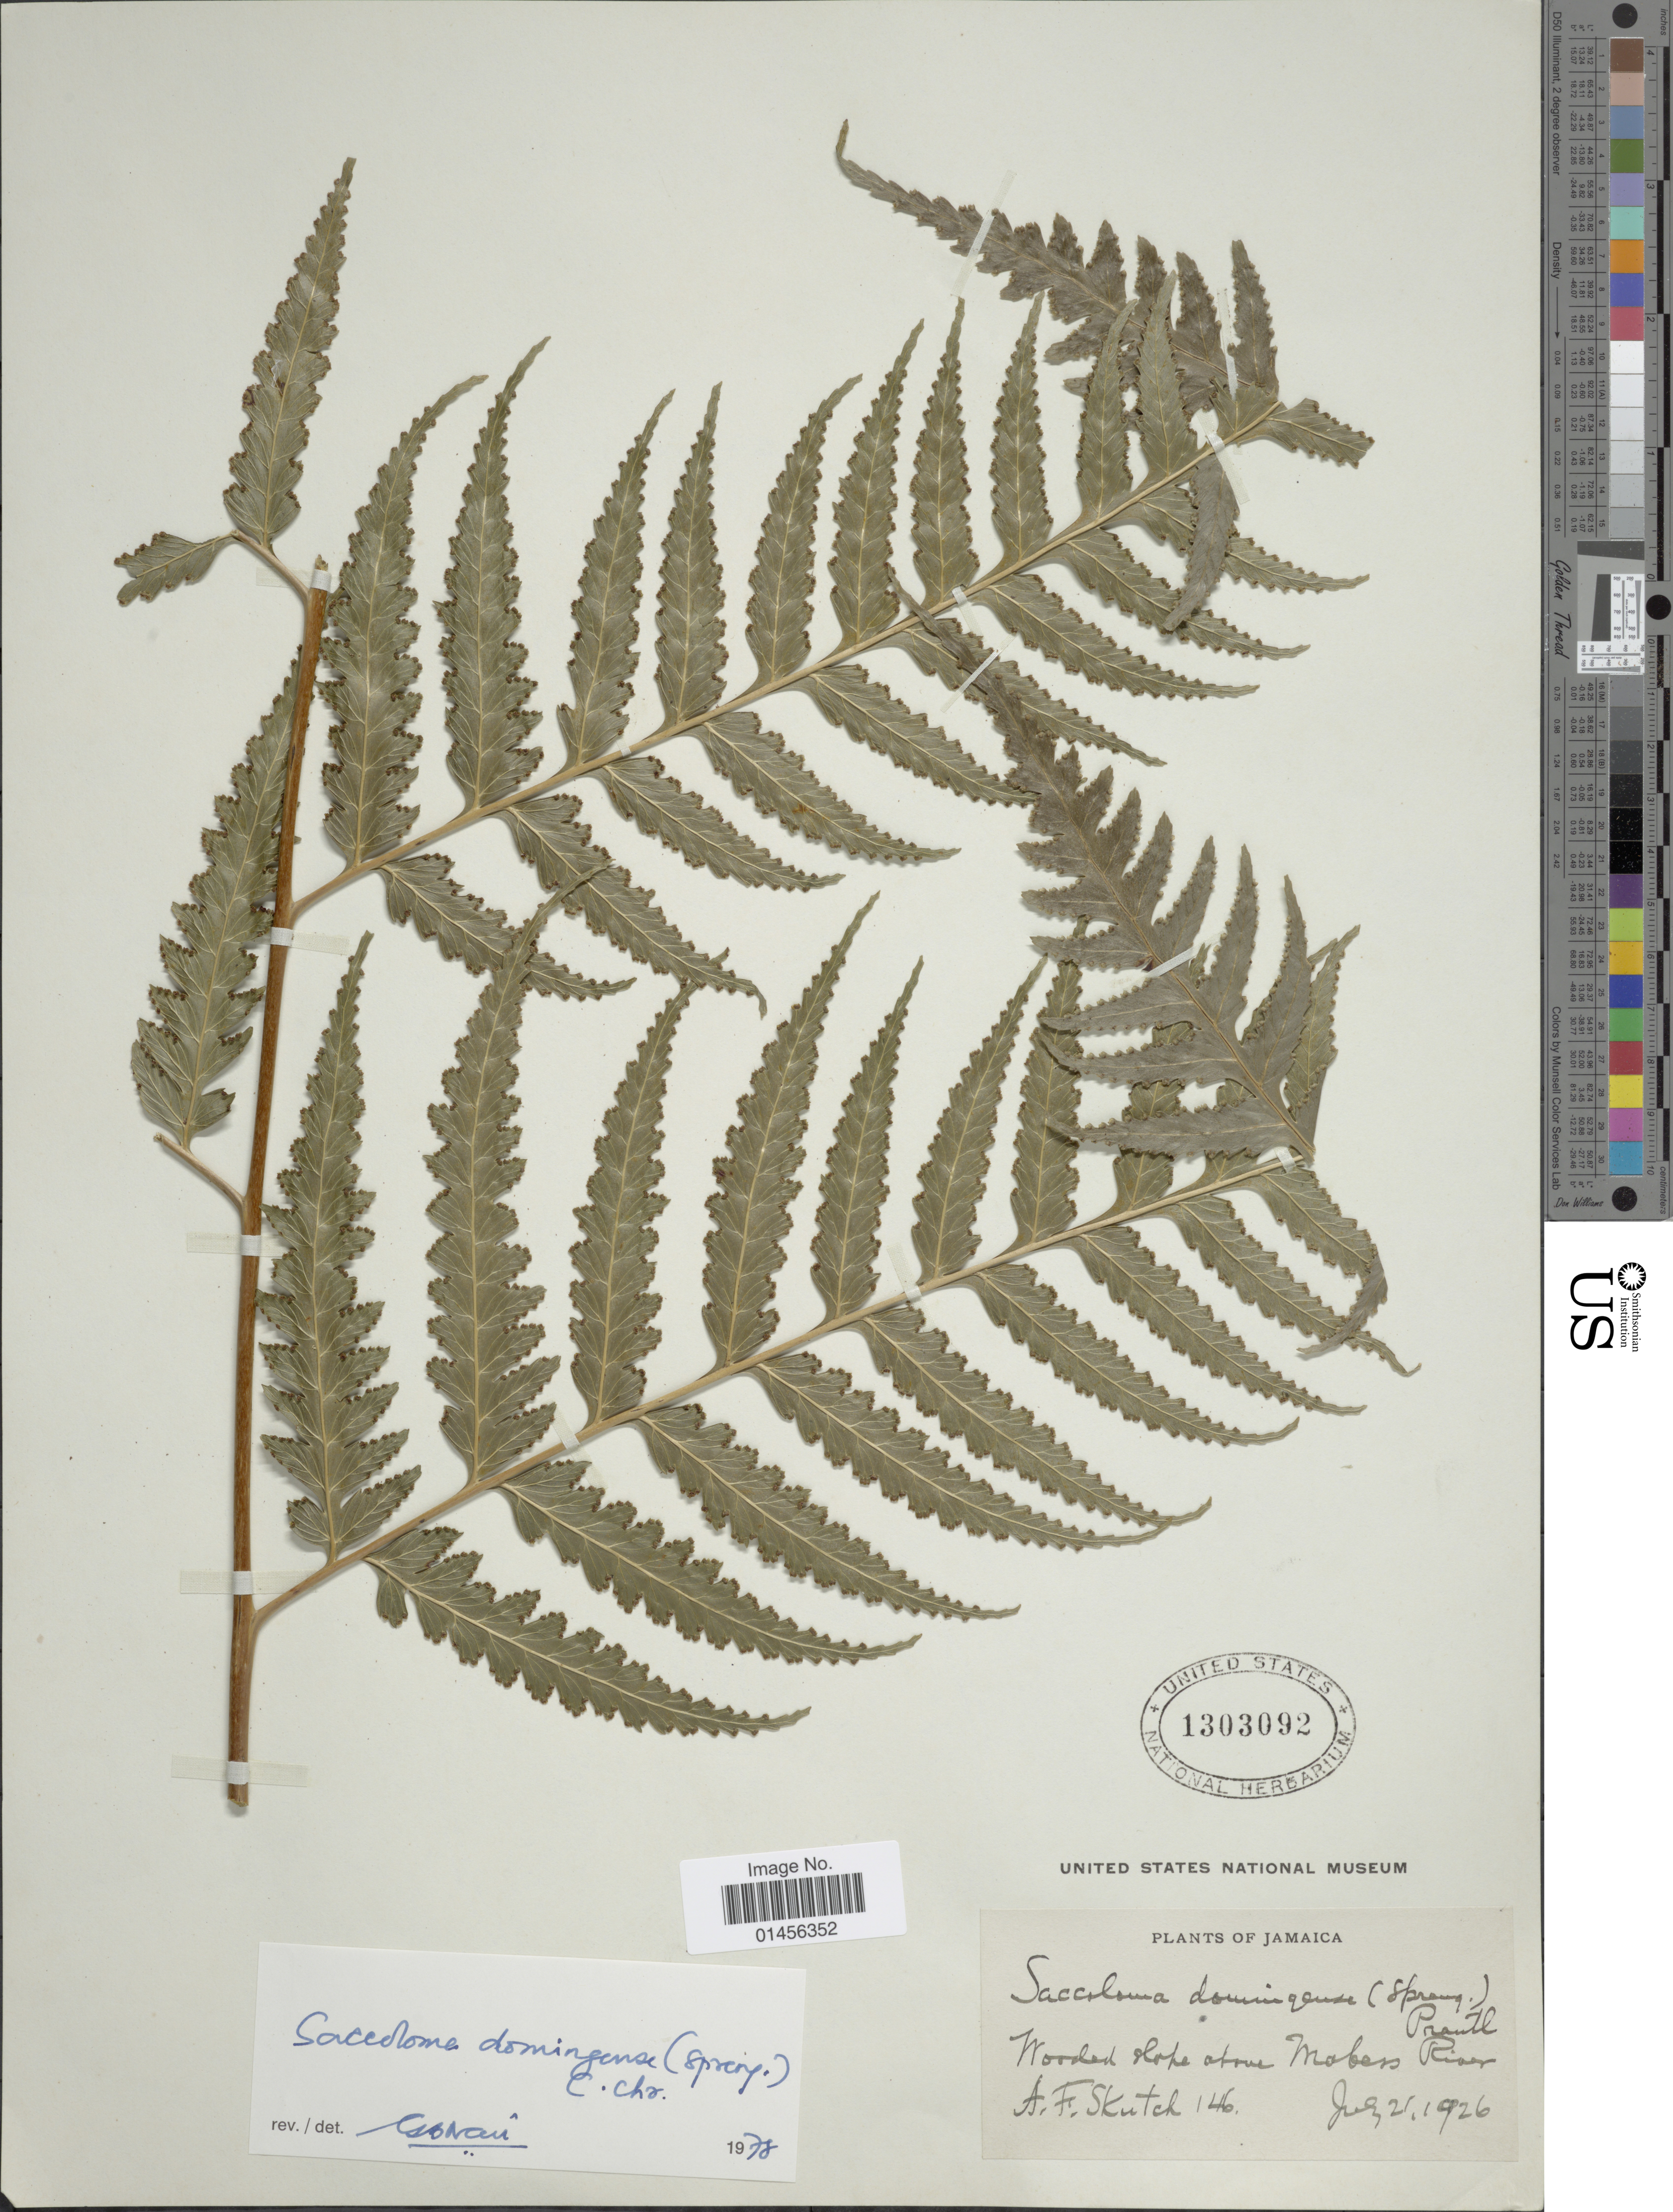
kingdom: Plantae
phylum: Tracheophyta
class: Polypodiopsida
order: Polypodiales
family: Saccolomataceae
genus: Saccoloma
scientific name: Saccoloma domingense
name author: (Spreng.) C. Chr.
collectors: A. F. Skutch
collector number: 146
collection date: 1926-07-21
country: Jamaica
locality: Wooded slope above Mabess River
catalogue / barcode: US 1303092